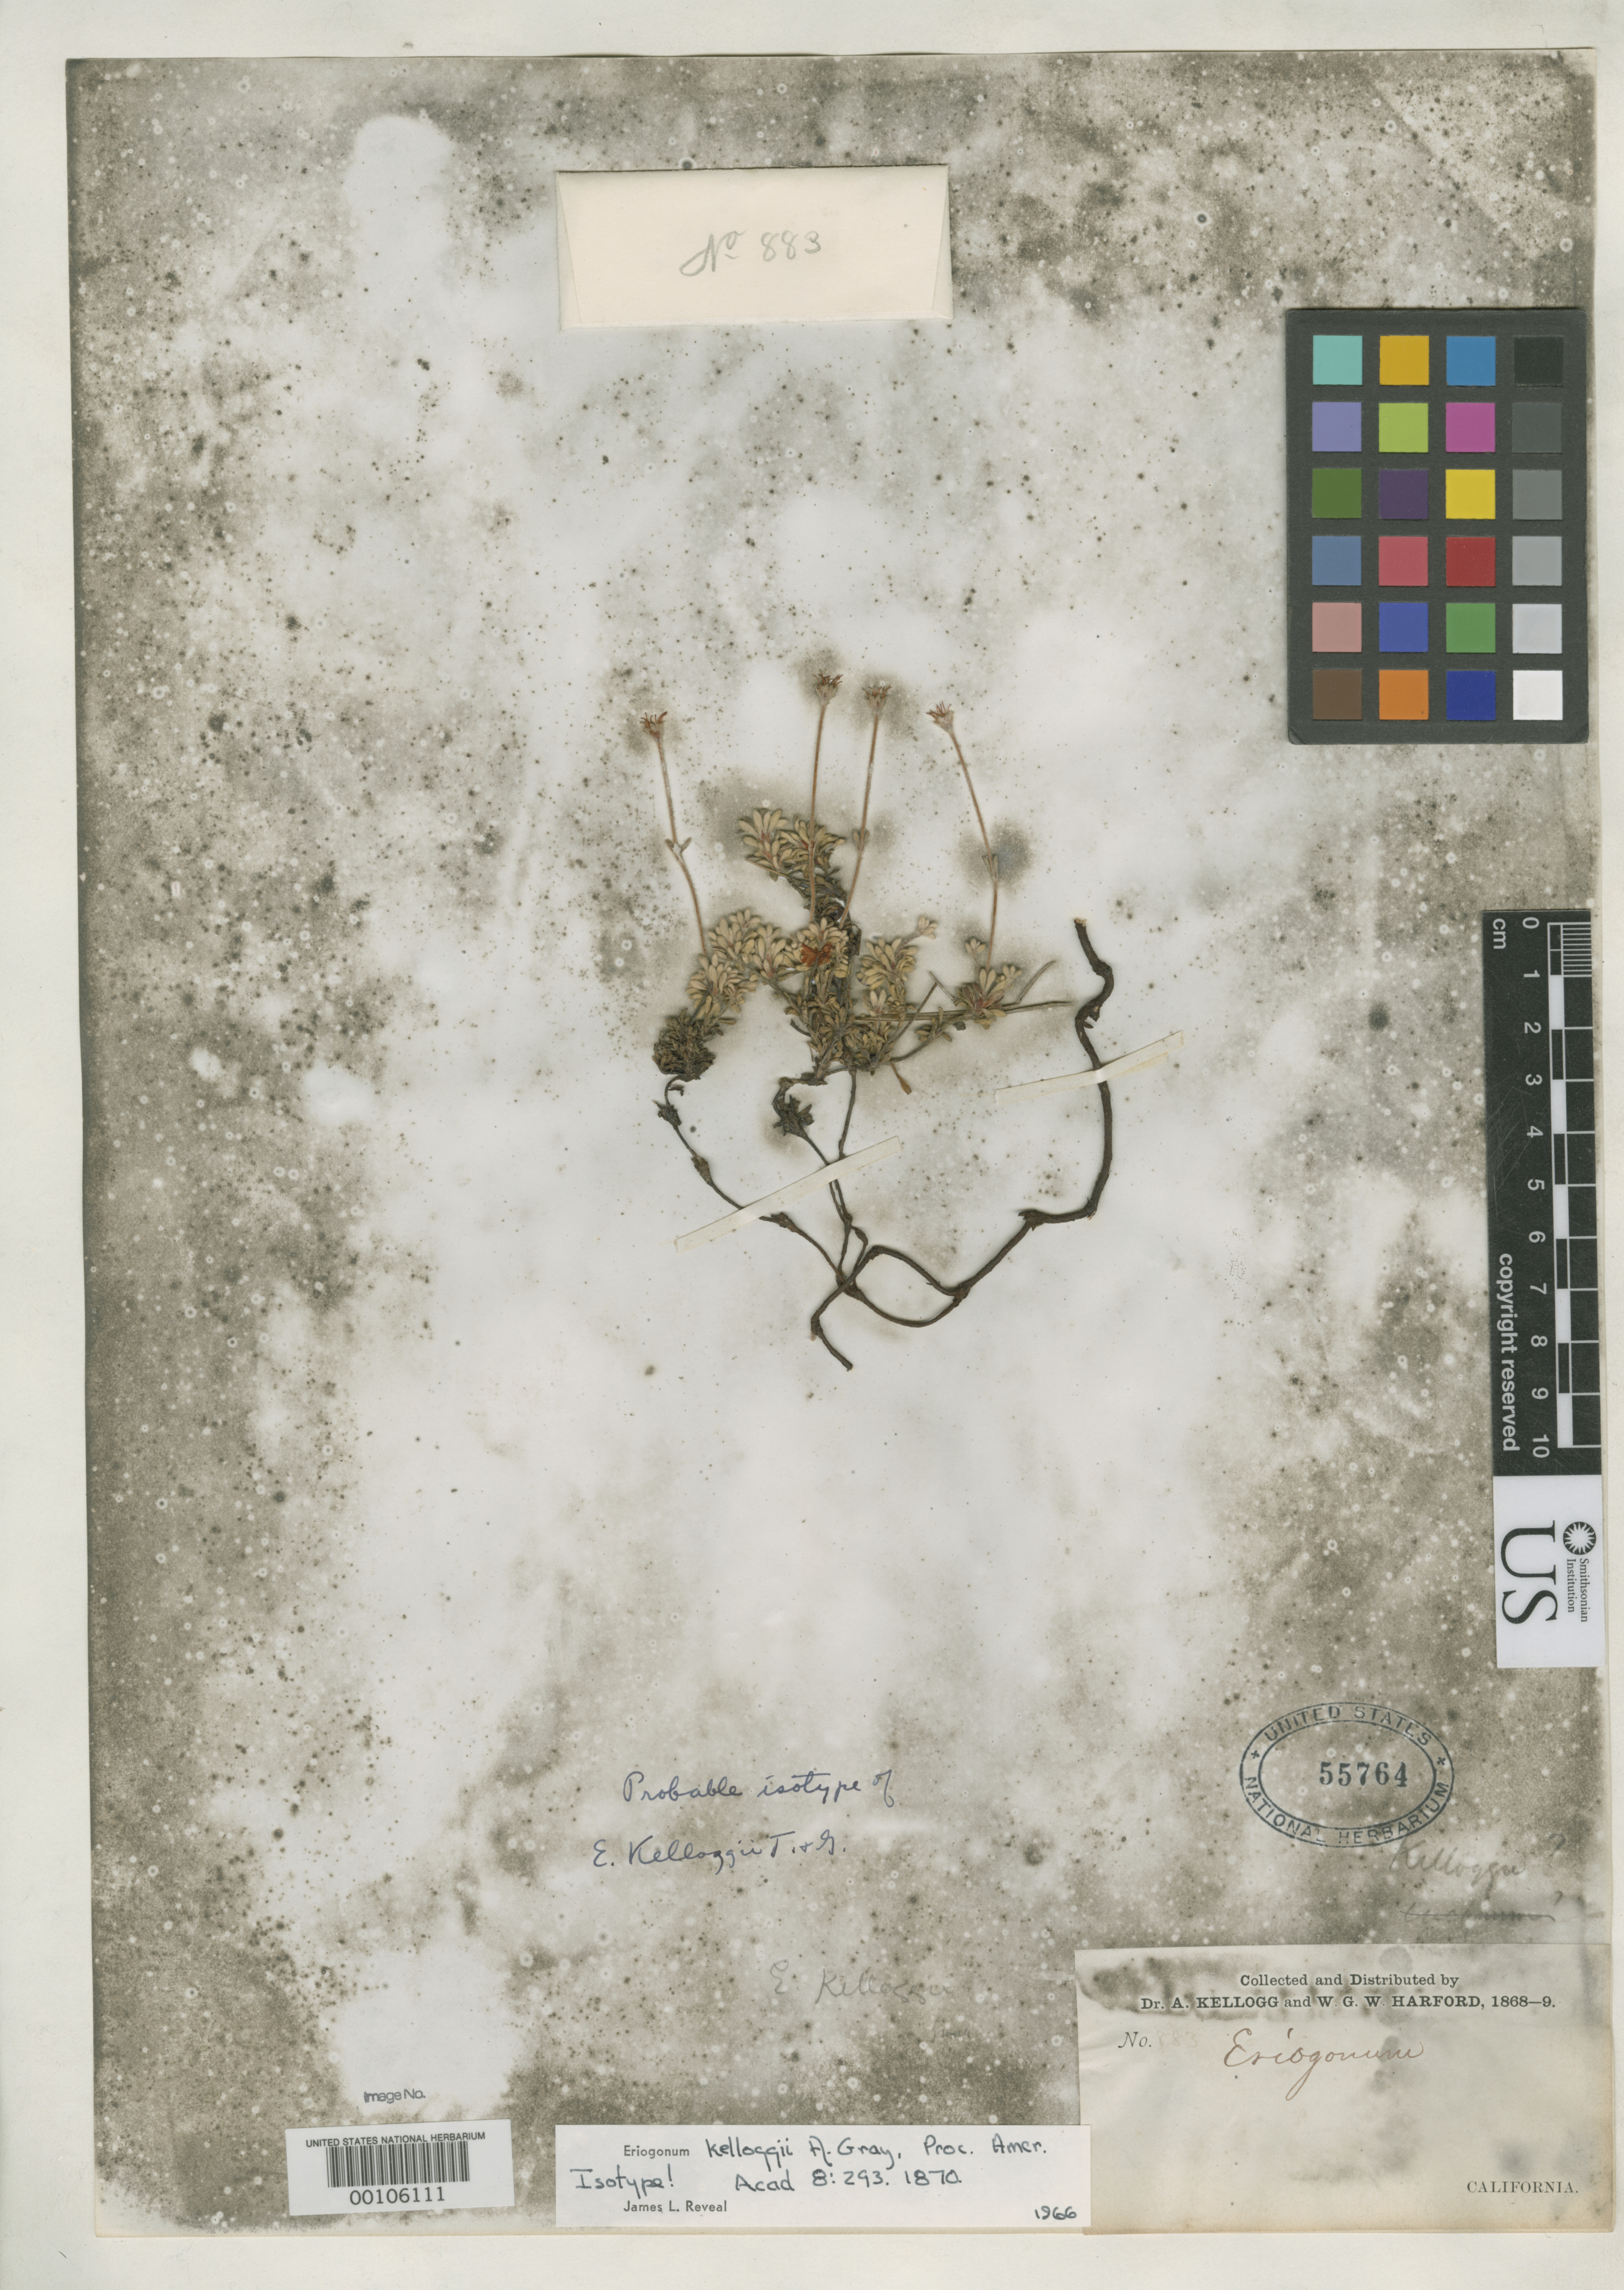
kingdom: Plantae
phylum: Tracheophyta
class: Magnoliopsida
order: Caryophyllales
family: Polygonaceae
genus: Eriogonum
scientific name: Eriogonum kelloggii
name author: A. Gray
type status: Isotype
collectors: A. Kellogg & W. G. W. Harford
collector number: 883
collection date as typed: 01 Jul 1869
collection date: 1869-07-01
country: United States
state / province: California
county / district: Mendocino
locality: Red Mountain.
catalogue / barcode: US 55764